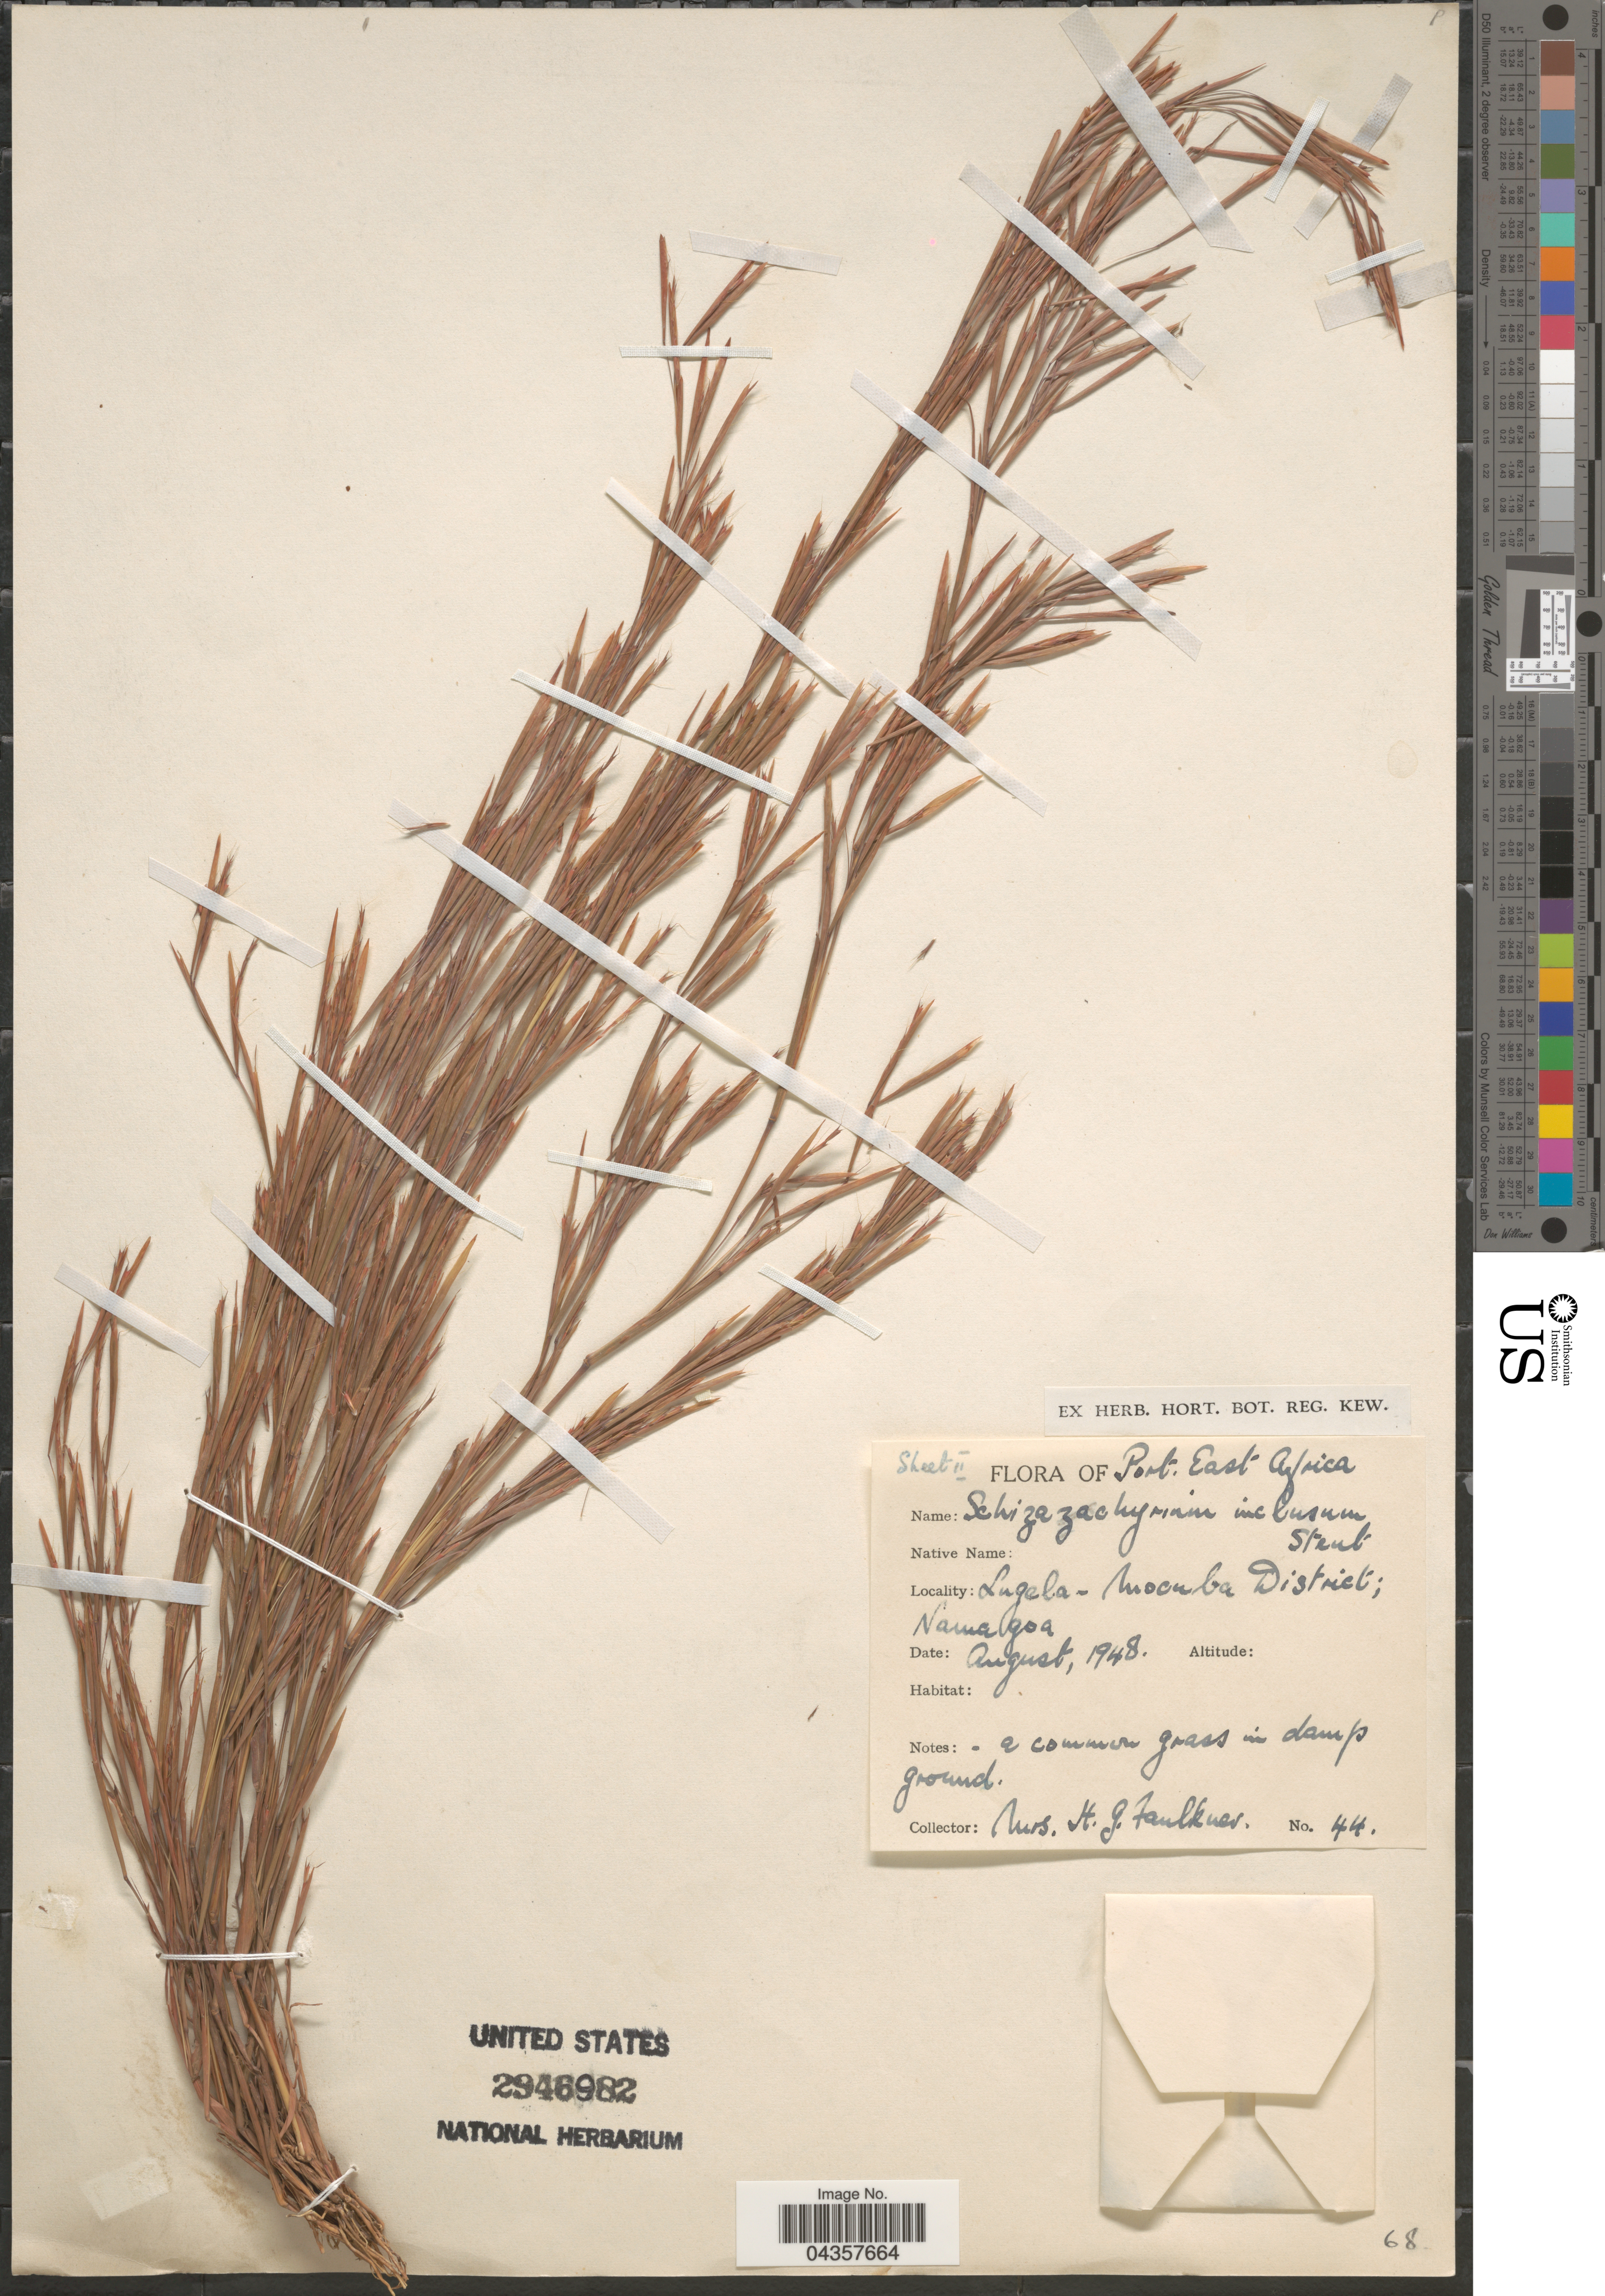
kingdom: Plantae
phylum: Tracheophyta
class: Liliopsida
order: Poales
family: Poaceae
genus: Schizachyrium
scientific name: Schizachyrium exile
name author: (Hochst.) Pilg.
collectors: H. Faulkner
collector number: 44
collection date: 1948-08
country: Mozambique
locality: Port East Africa. Lugela-Mocuba District, Namagoa.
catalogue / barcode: US 2946982